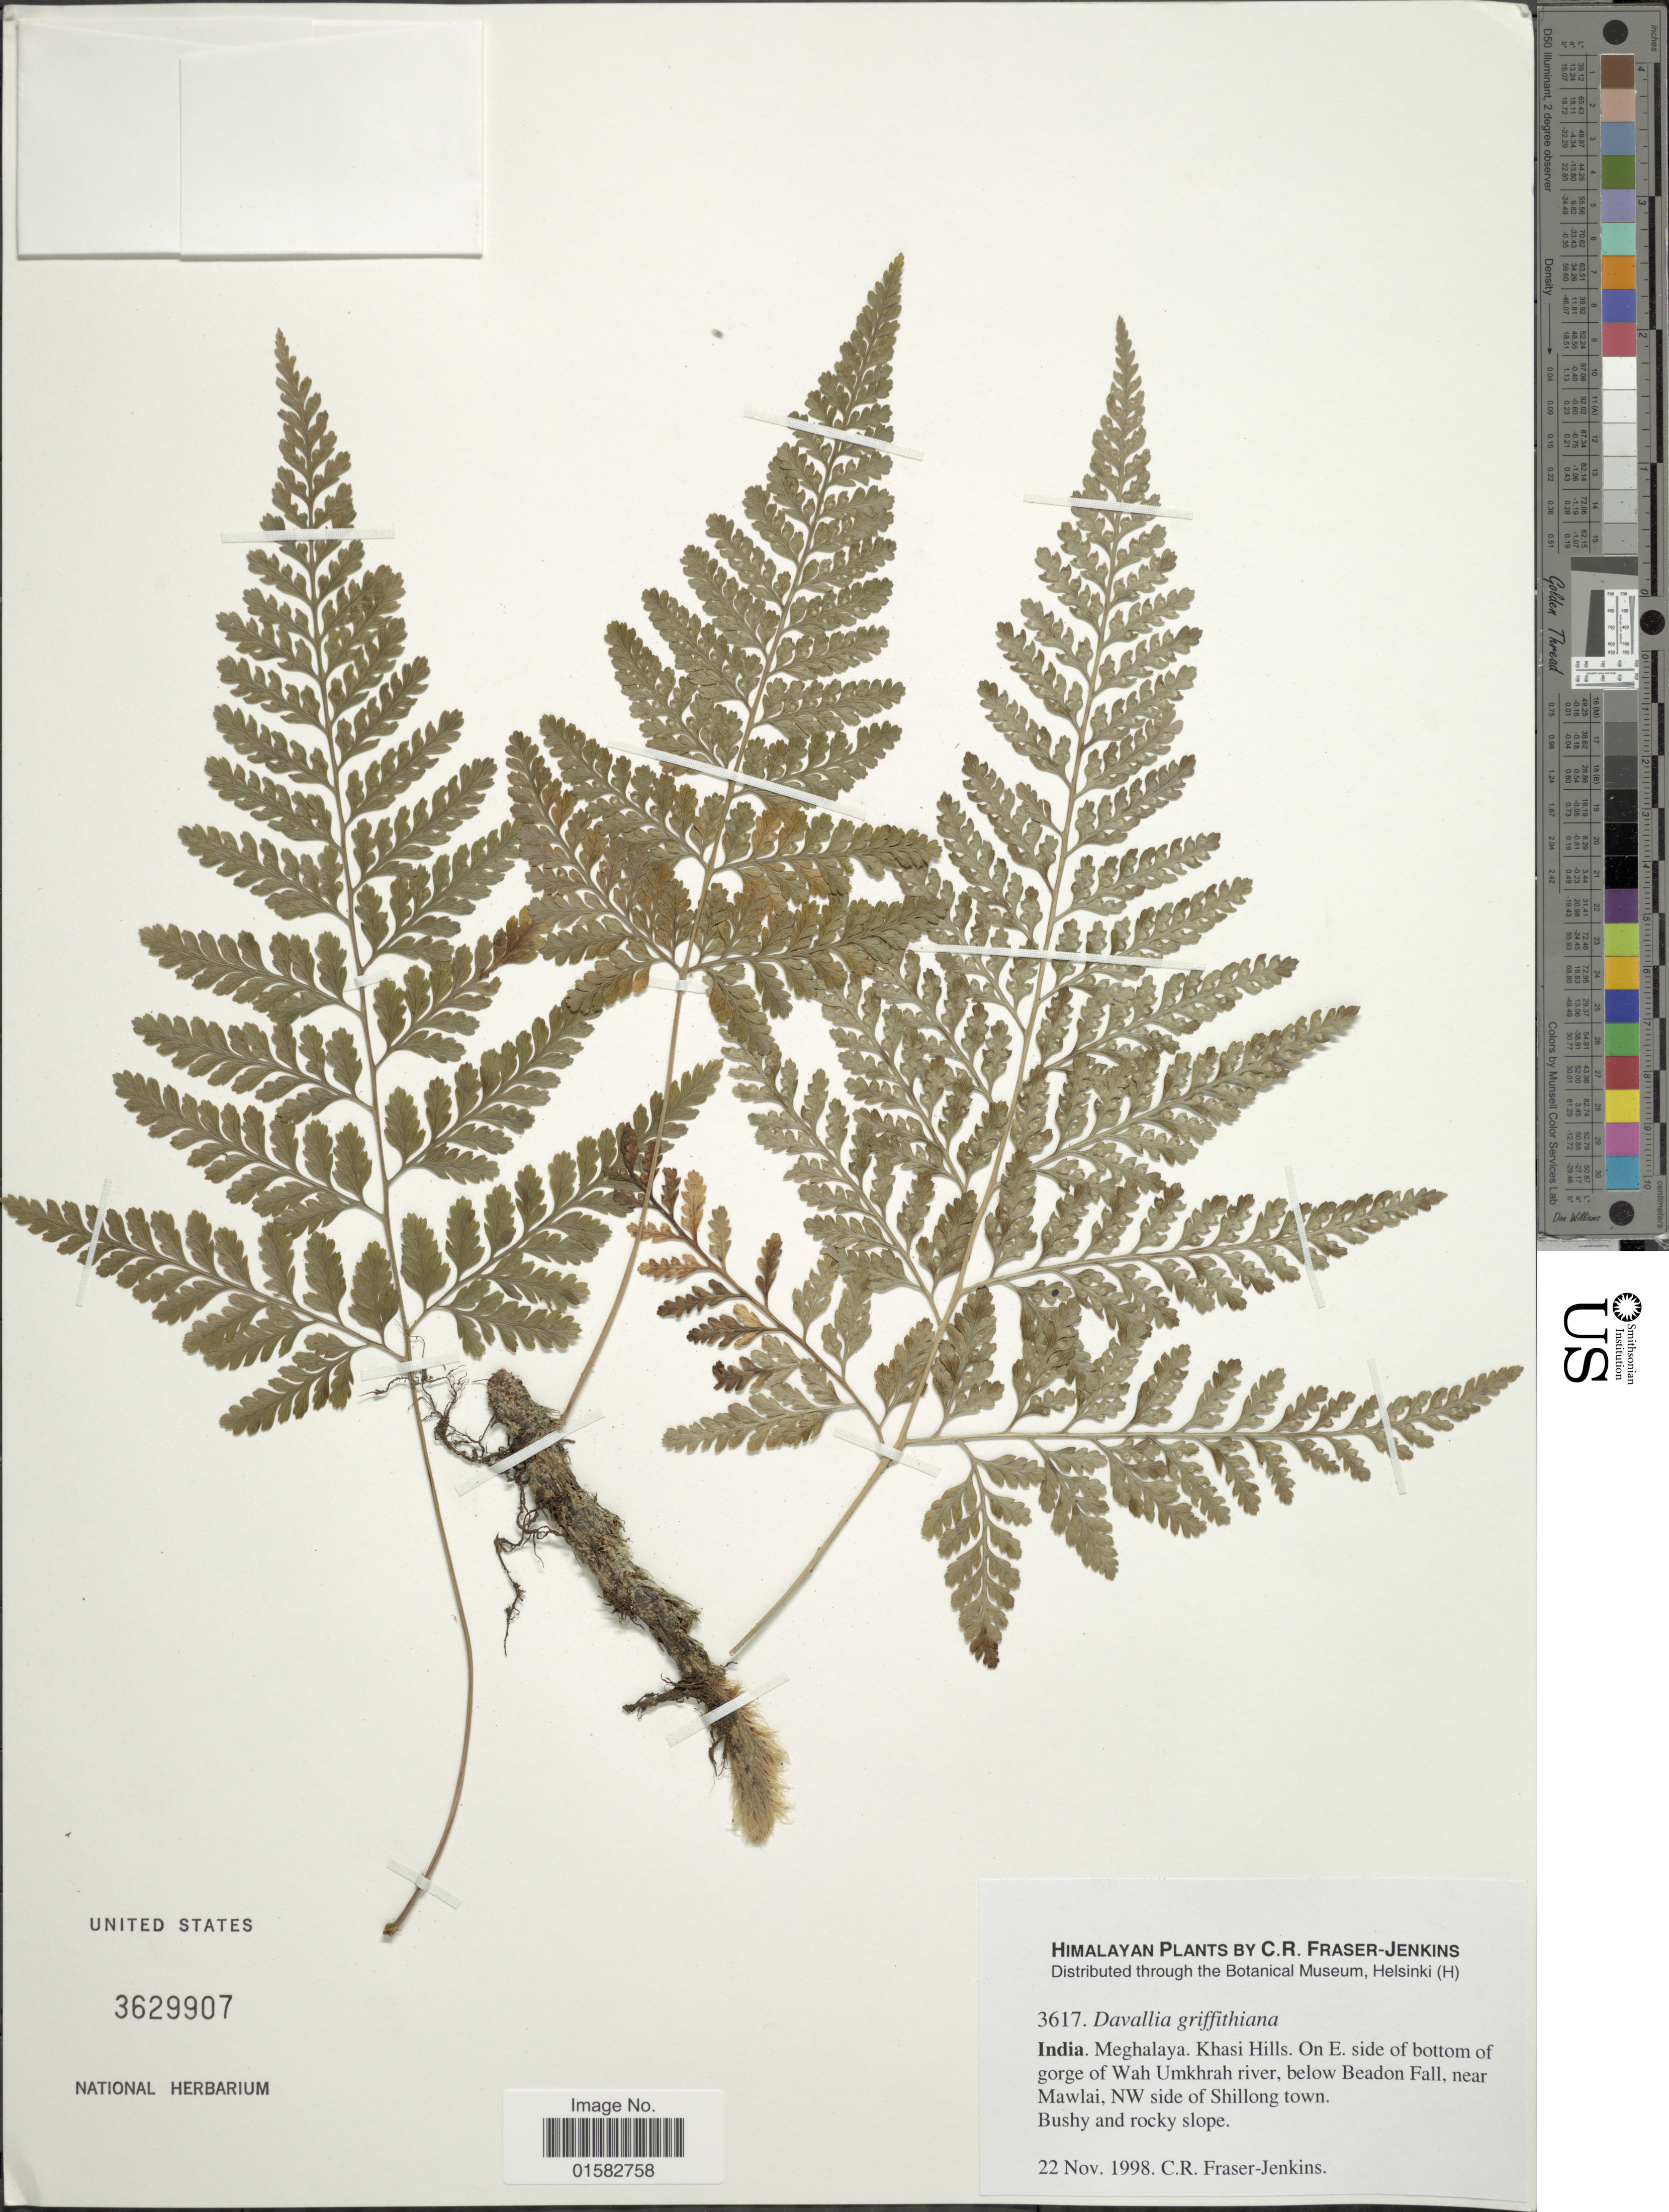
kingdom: Plantae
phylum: Tracheophyta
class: Polypodiopsida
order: Polypodiales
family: Davalliaceae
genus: Davallia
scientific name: Davallia griffithiana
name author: Hook.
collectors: C. R. Fraser-Jenkins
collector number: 3617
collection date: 1998-11-22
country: India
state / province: Meghalaya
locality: Meghalay, Khasi Hiils, On E. side of bottom of Gorge of Wah Umkhrah river, below Beadon Fall, near Mawlai, NW side of Shillong town. Himalaya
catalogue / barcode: US 3629907